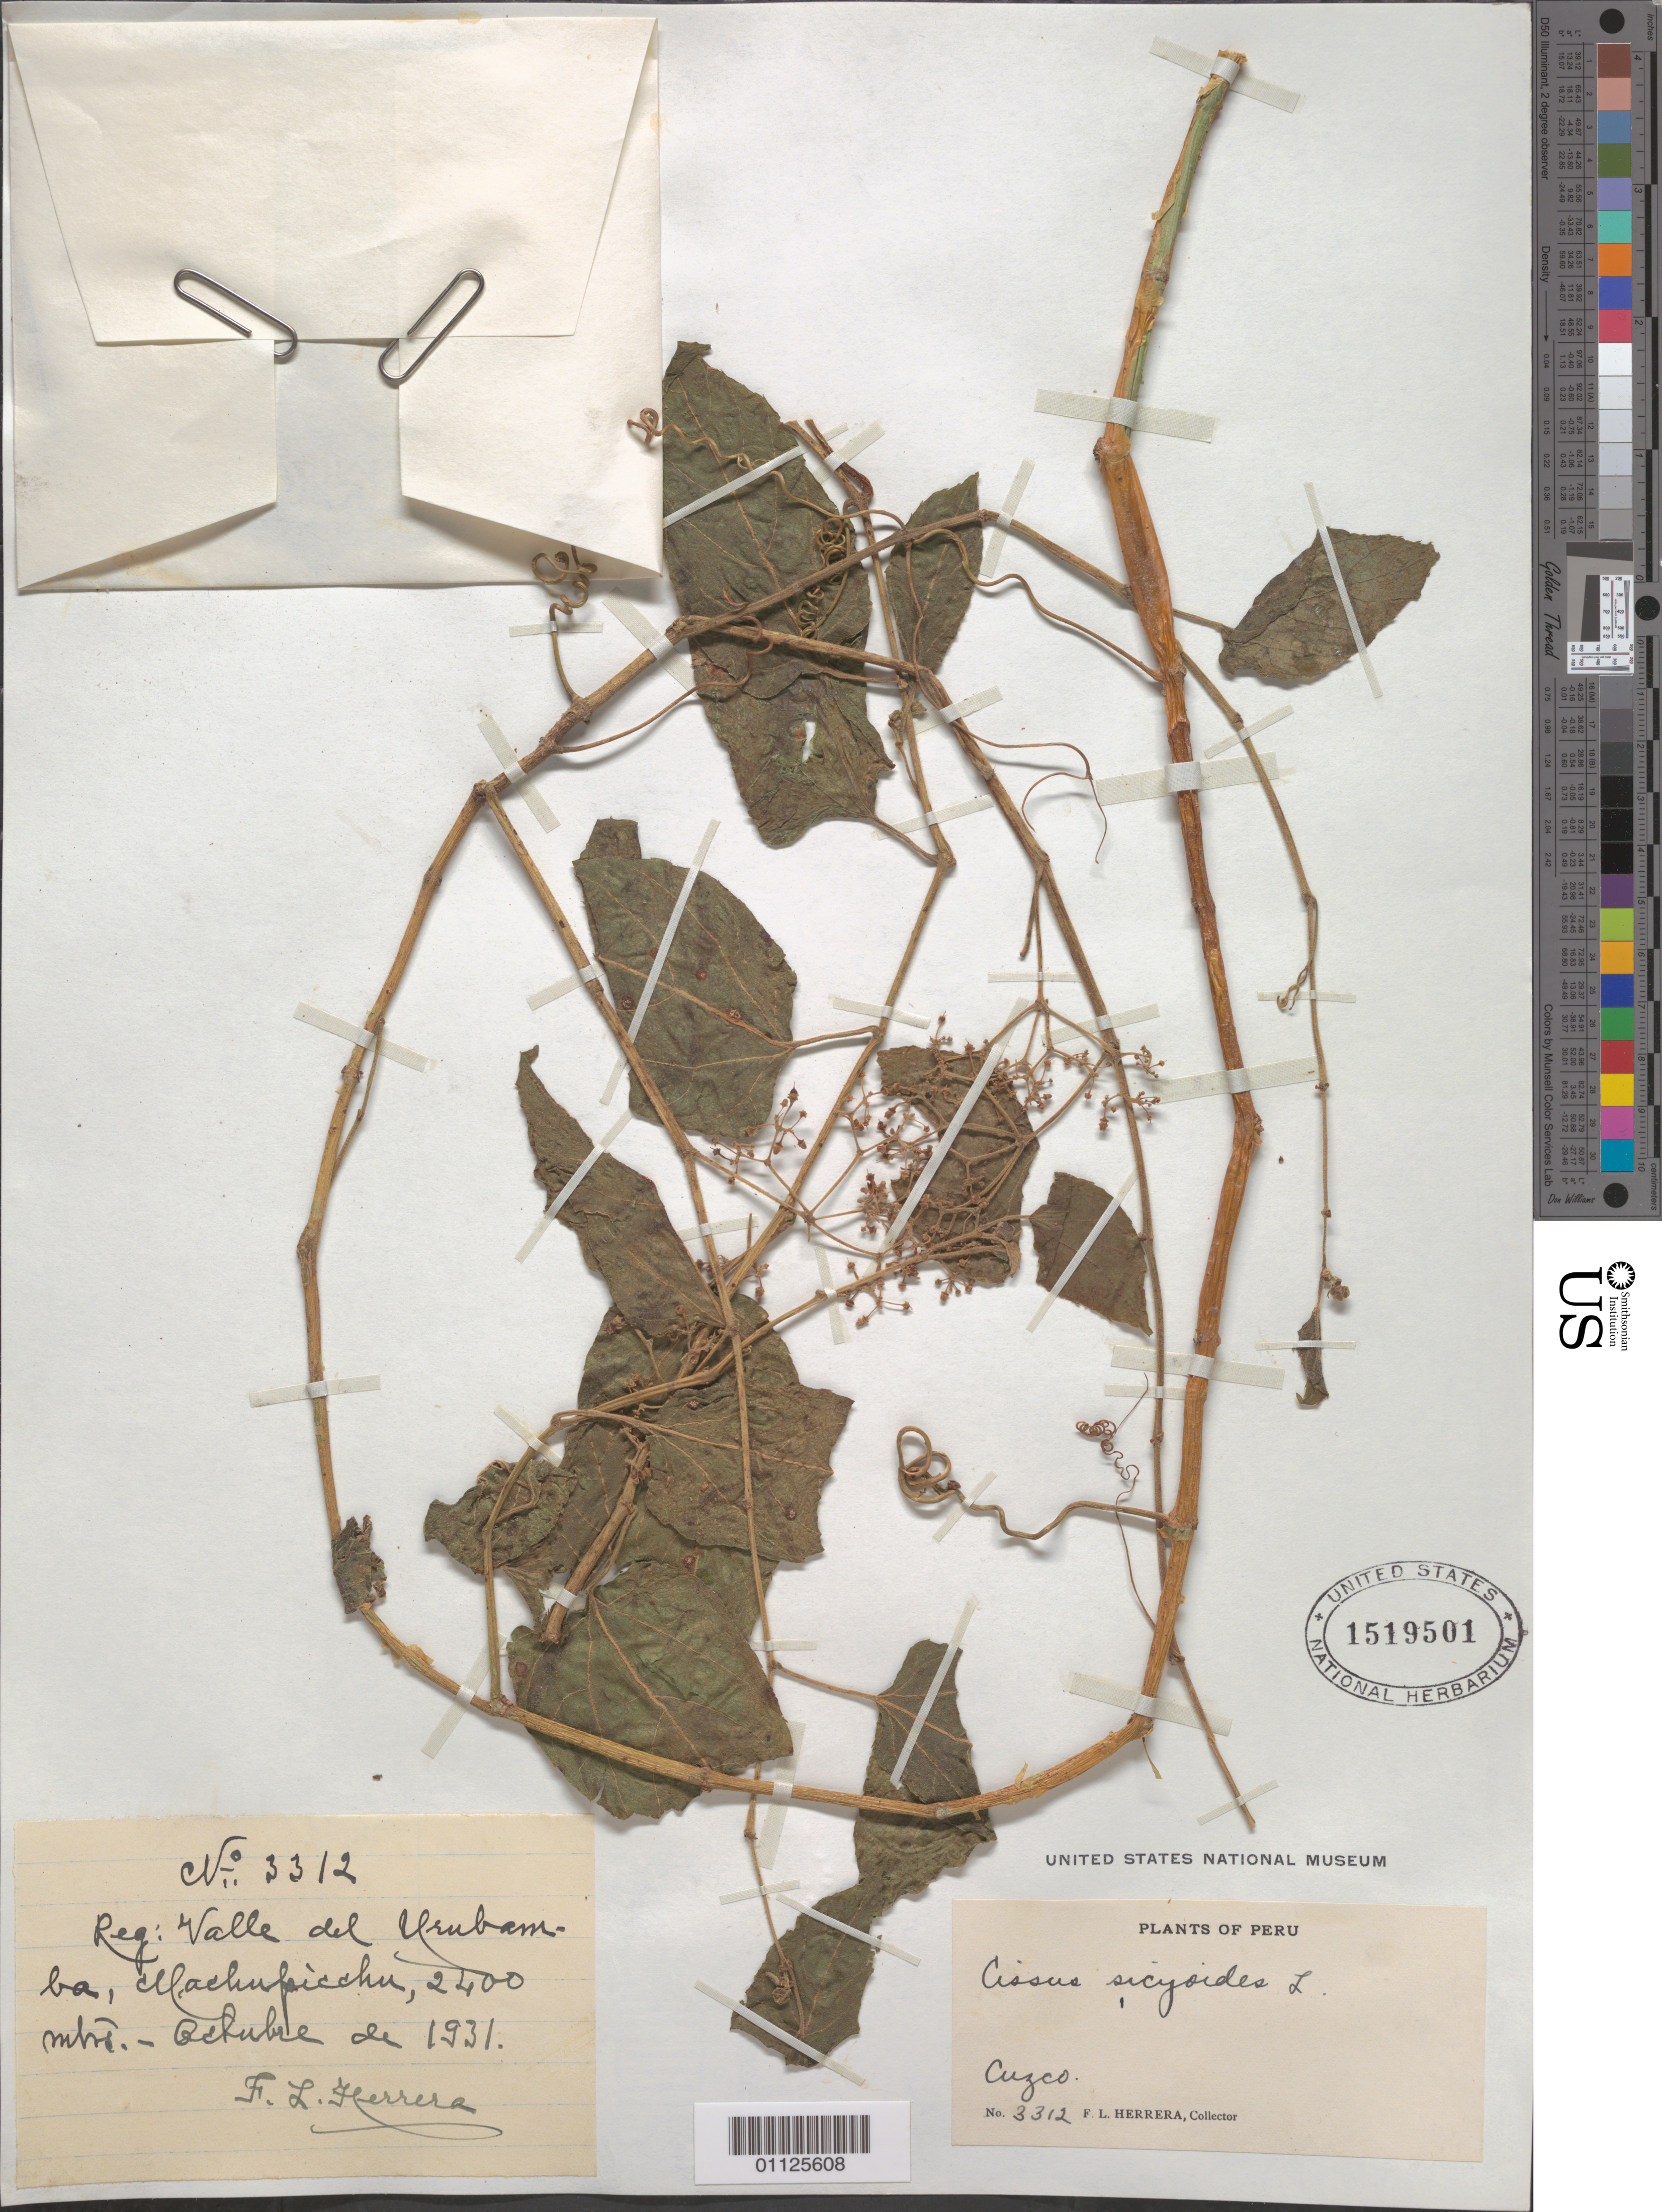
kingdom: Plantae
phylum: Tracheophyta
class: Magnoliopsida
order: Vitales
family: Vitaceae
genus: Cissus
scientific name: Cissus verticillata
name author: (L.) Nicolson & C.E. Jarvis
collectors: F. L. Herrera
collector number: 3312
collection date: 1931-10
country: Peru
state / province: Cusco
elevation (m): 2400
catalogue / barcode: US 1519501